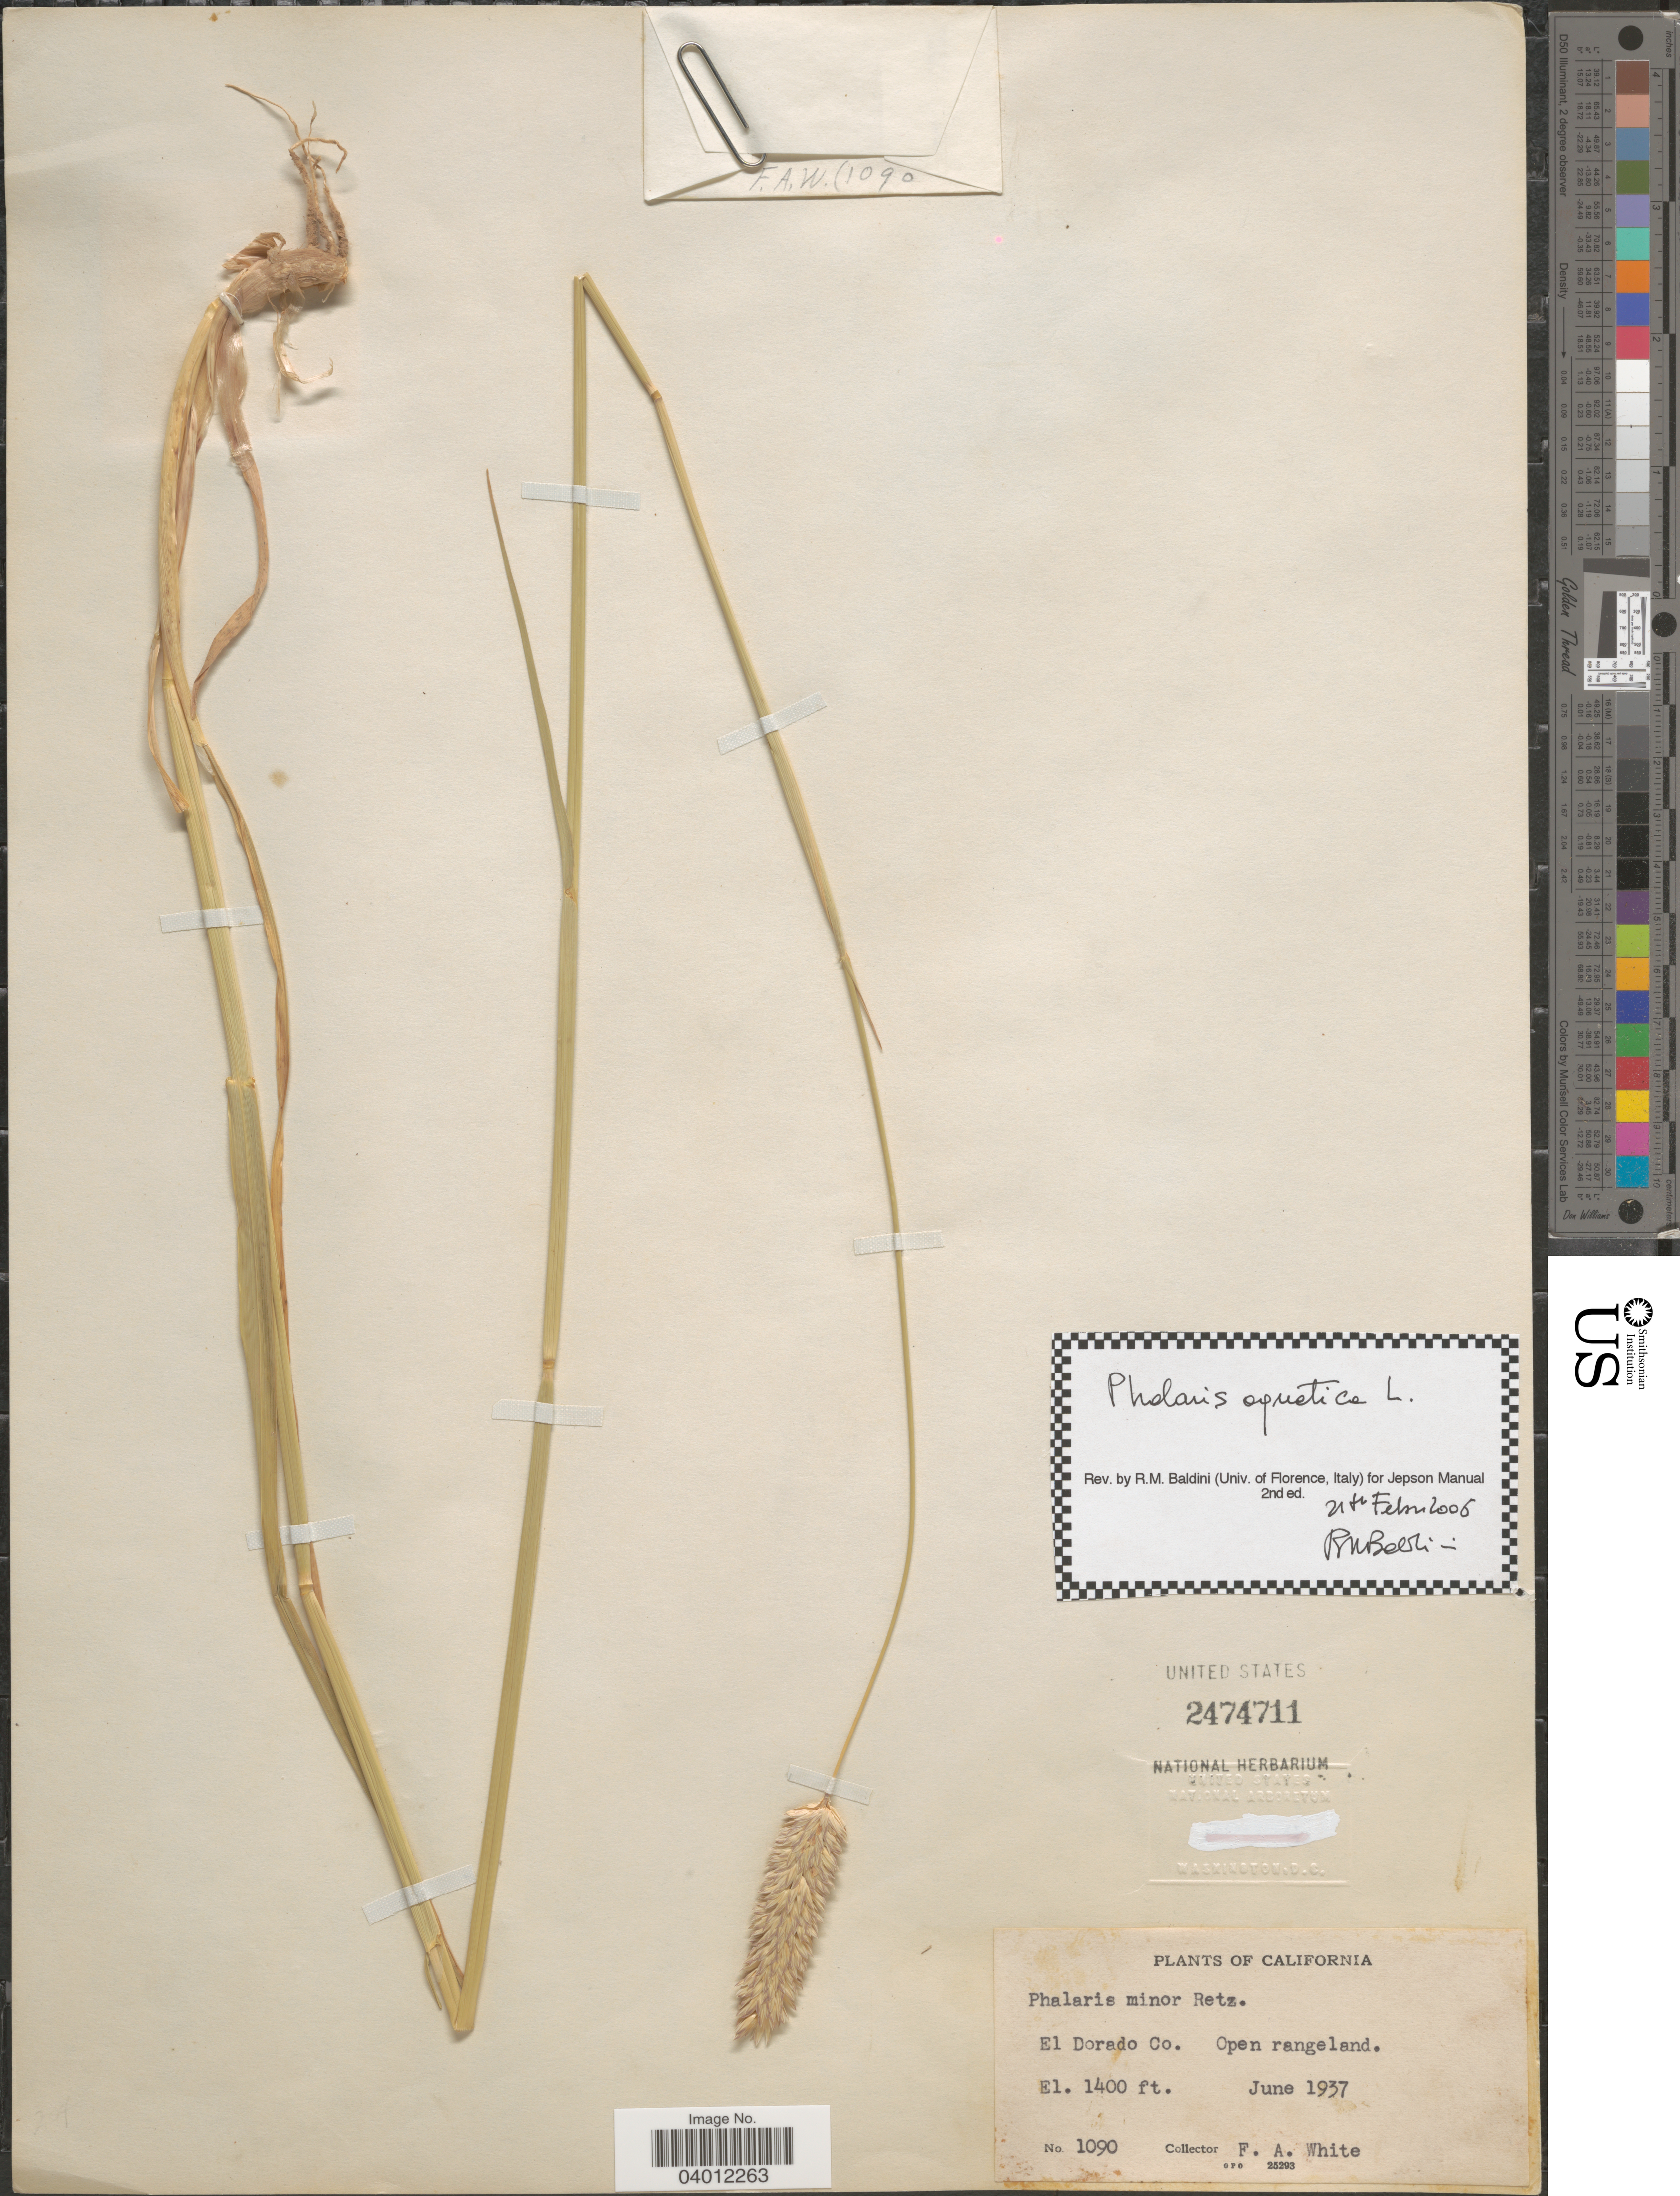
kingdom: Plantae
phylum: Tracheophyta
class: Liliopsida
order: Poales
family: Poaceae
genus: Phalaris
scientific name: Phalaris aquatica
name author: L.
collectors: F. White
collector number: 1090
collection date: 1937-06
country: United States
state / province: California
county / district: El Dorado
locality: El Dorado Co.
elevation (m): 427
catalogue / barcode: US 2474711